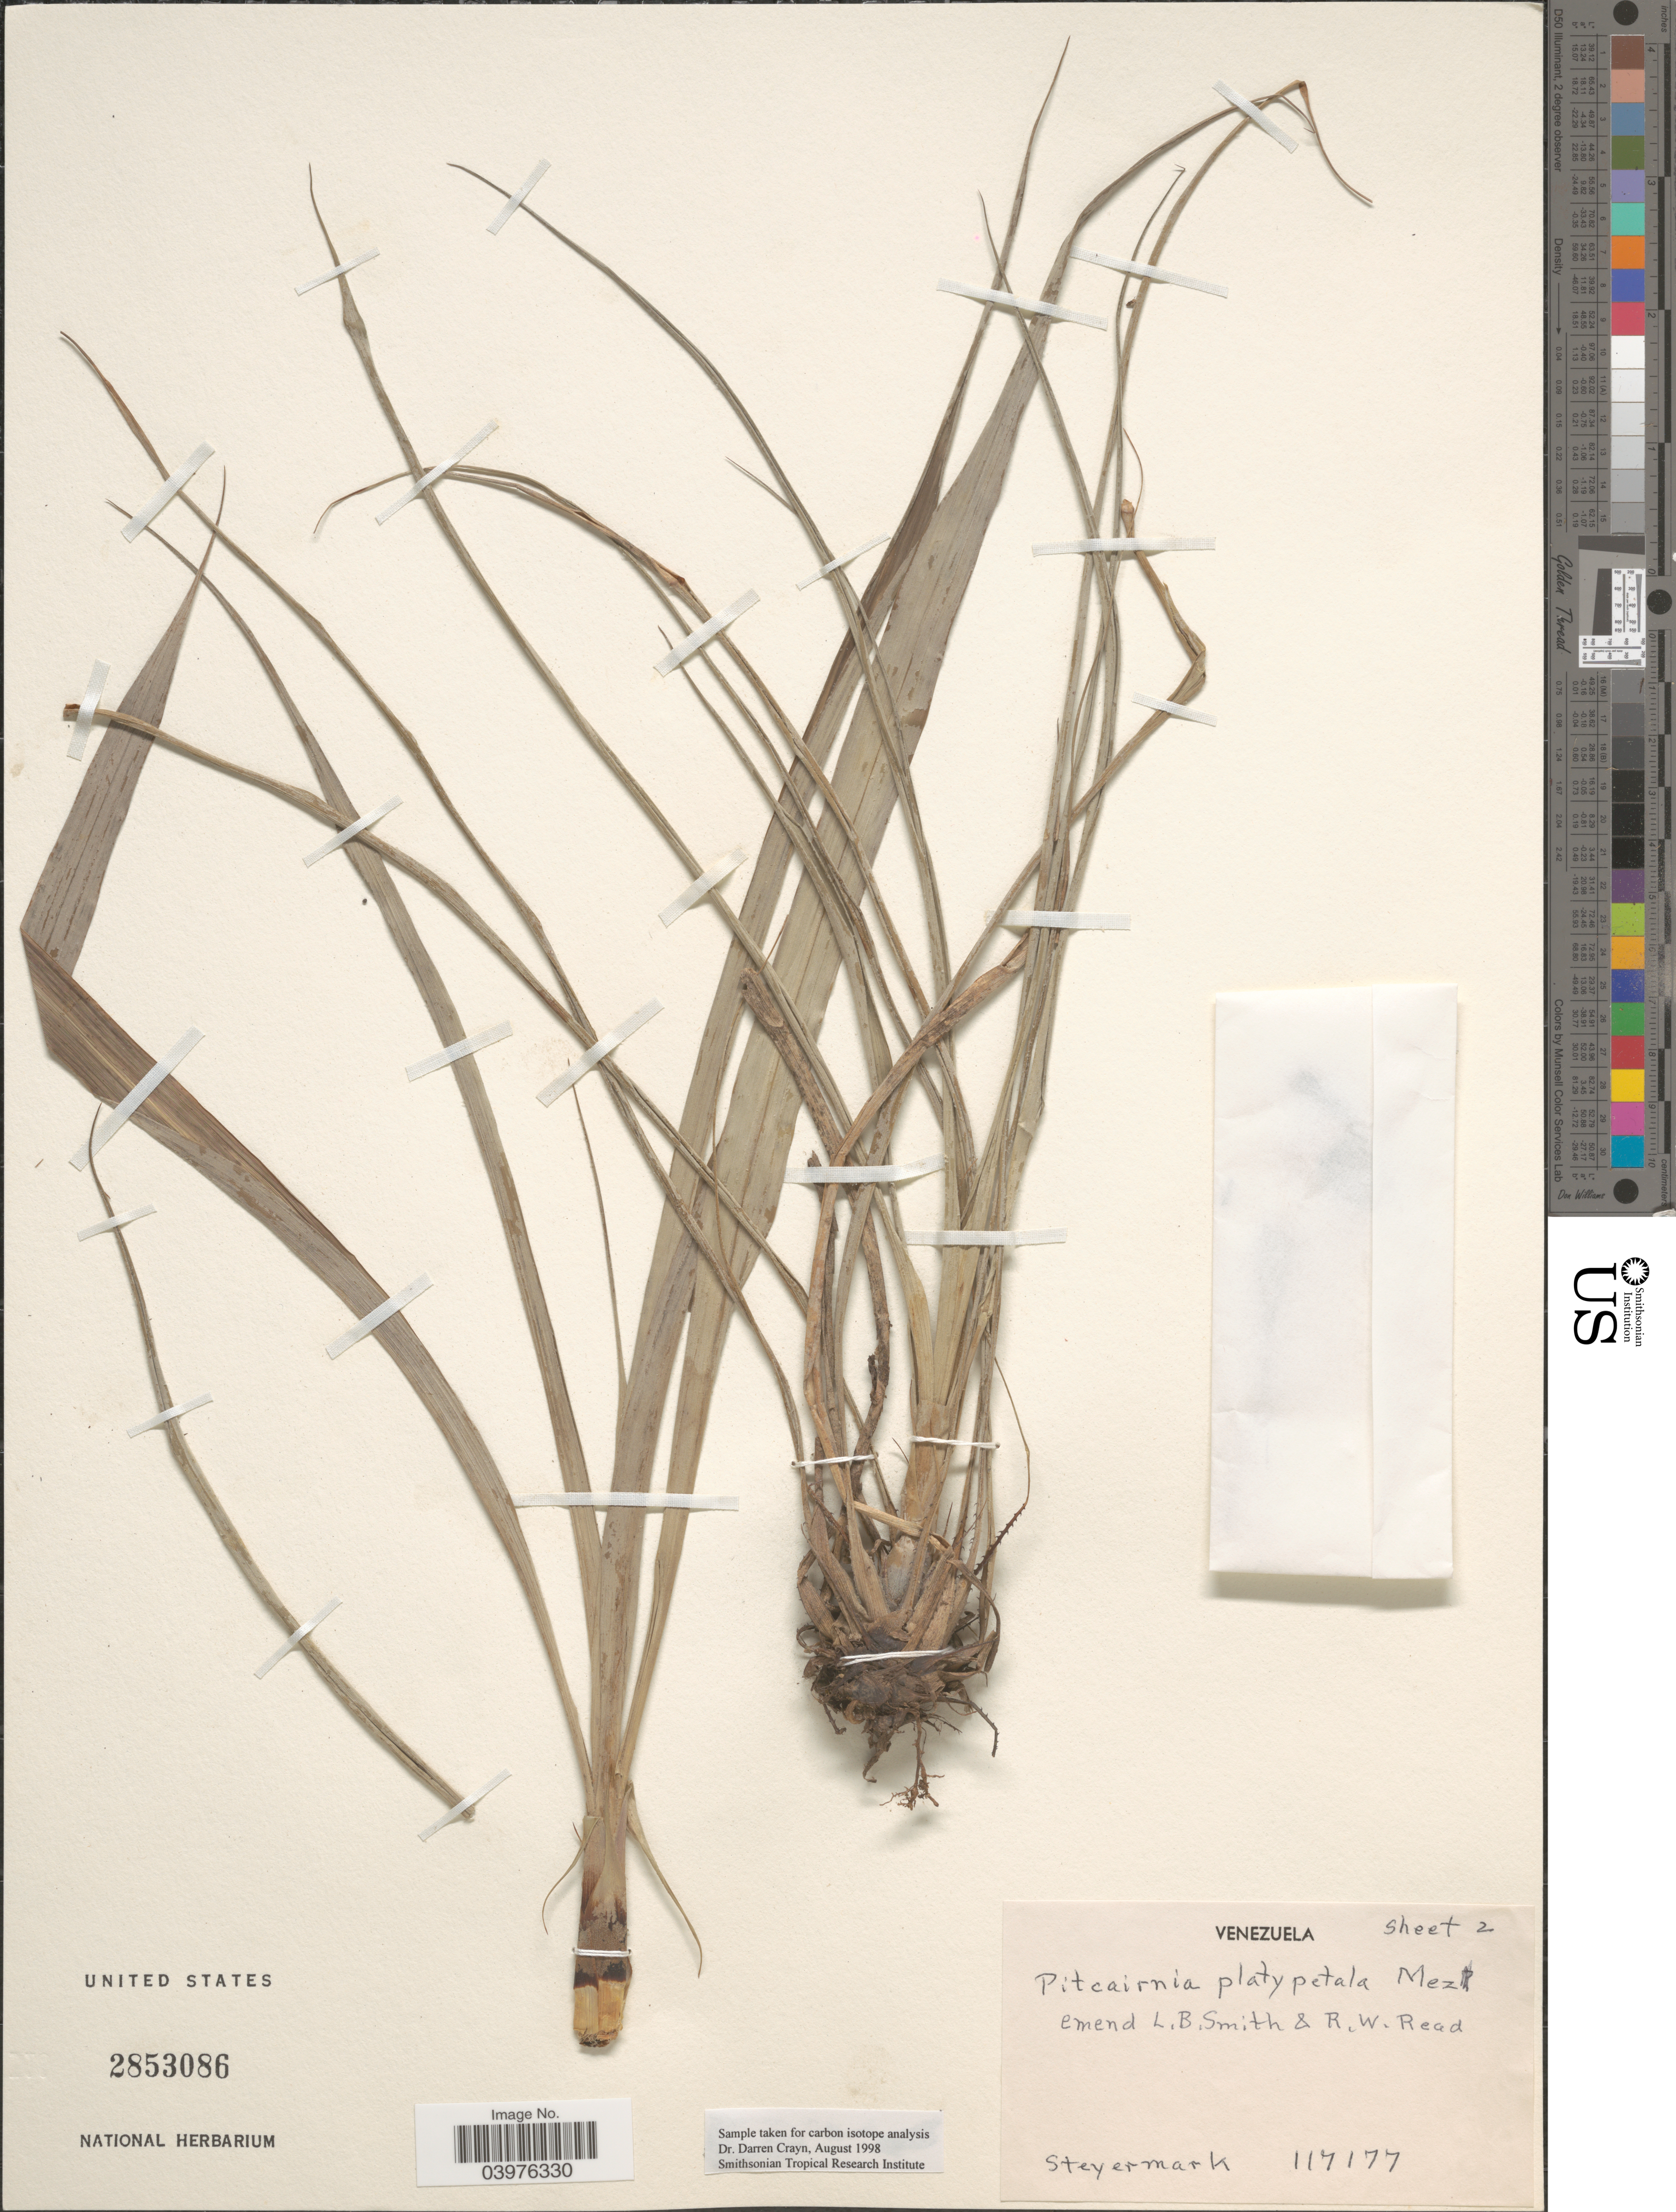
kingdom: Plantae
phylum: Tracheophyta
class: Liliopsida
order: Poales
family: Bromeliaceae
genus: Pitcairnia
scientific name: Pitcairnia platypetala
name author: Mez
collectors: Steyermark, --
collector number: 117177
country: Venezuela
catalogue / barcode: US 2853086